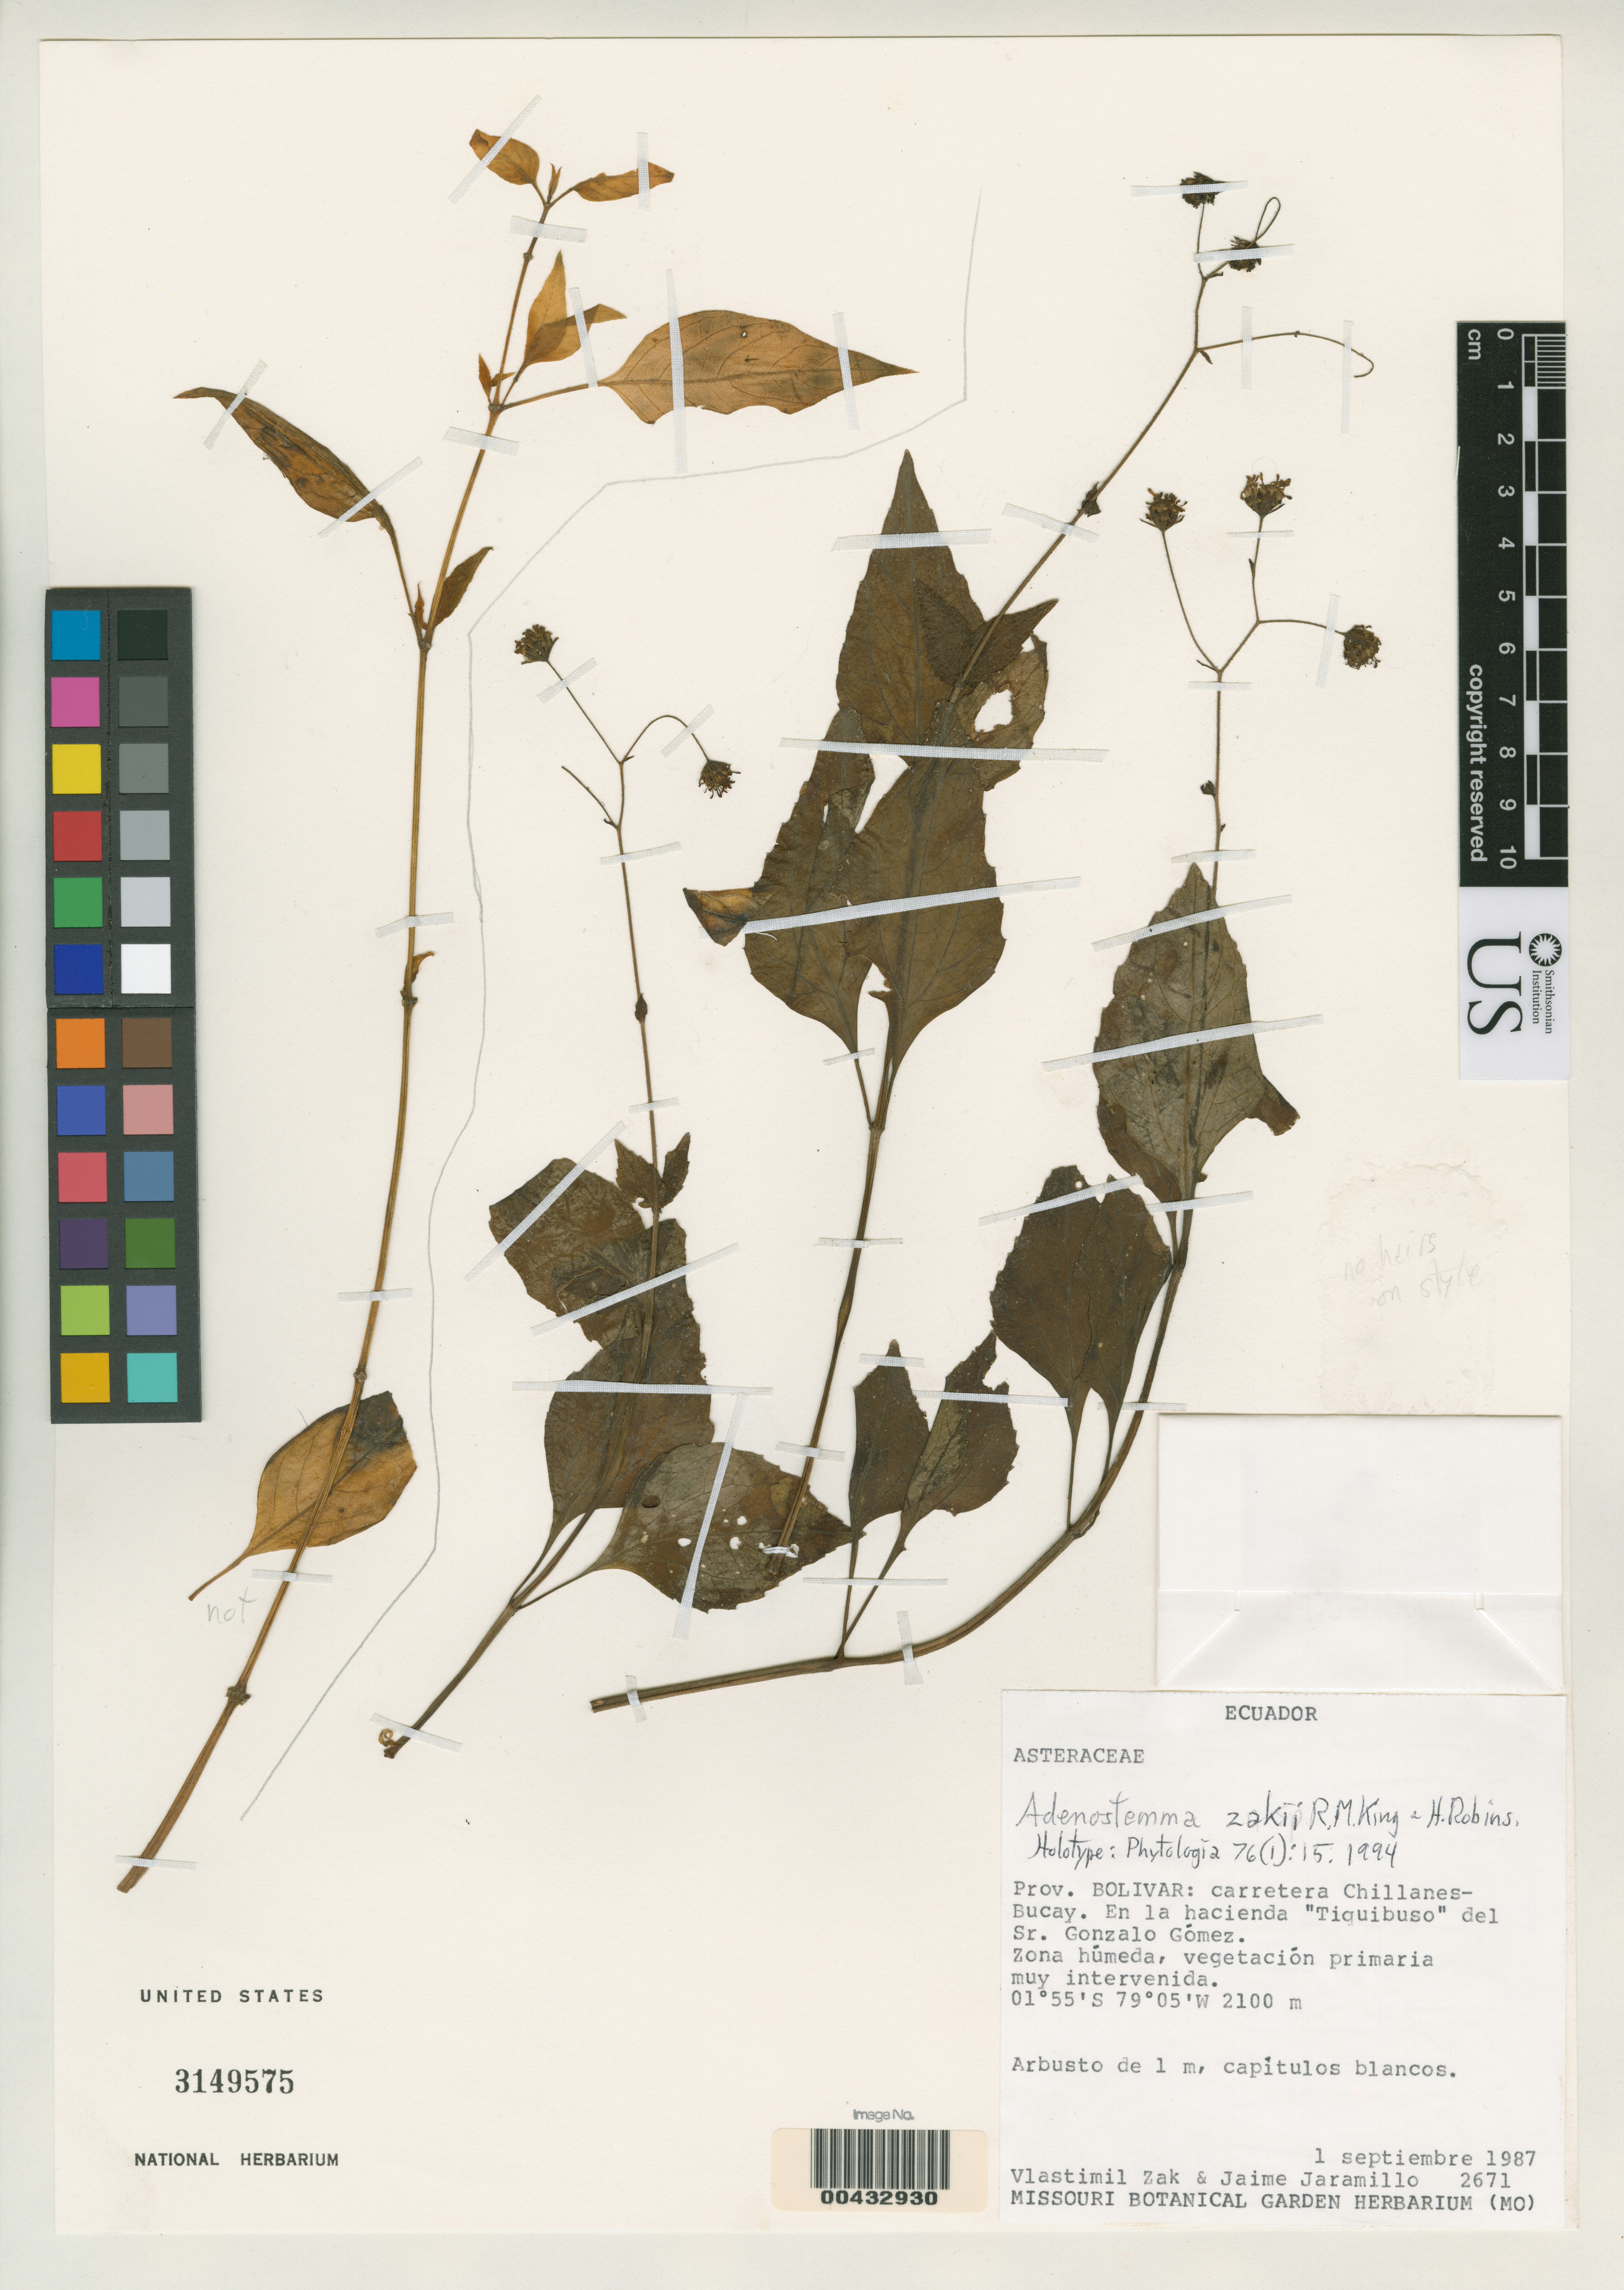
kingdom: Plantae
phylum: Tracheophyta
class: Magnoliopsida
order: Asterales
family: Asteraceae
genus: Adenostemma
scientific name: Adenostemma zakii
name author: R.M. King & H. Rob.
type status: Holotype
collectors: V. Zak & J. L. Jaramillo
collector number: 2671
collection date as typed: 01 Sep 1987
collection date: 1987-09-01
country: Ecuador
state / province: Bolívar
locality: Carretera Chillanes-Bucay, en La Hacienda Tiquibuso del St. Gonzalo Gomez.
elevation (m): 2100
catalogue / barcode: US 3149575